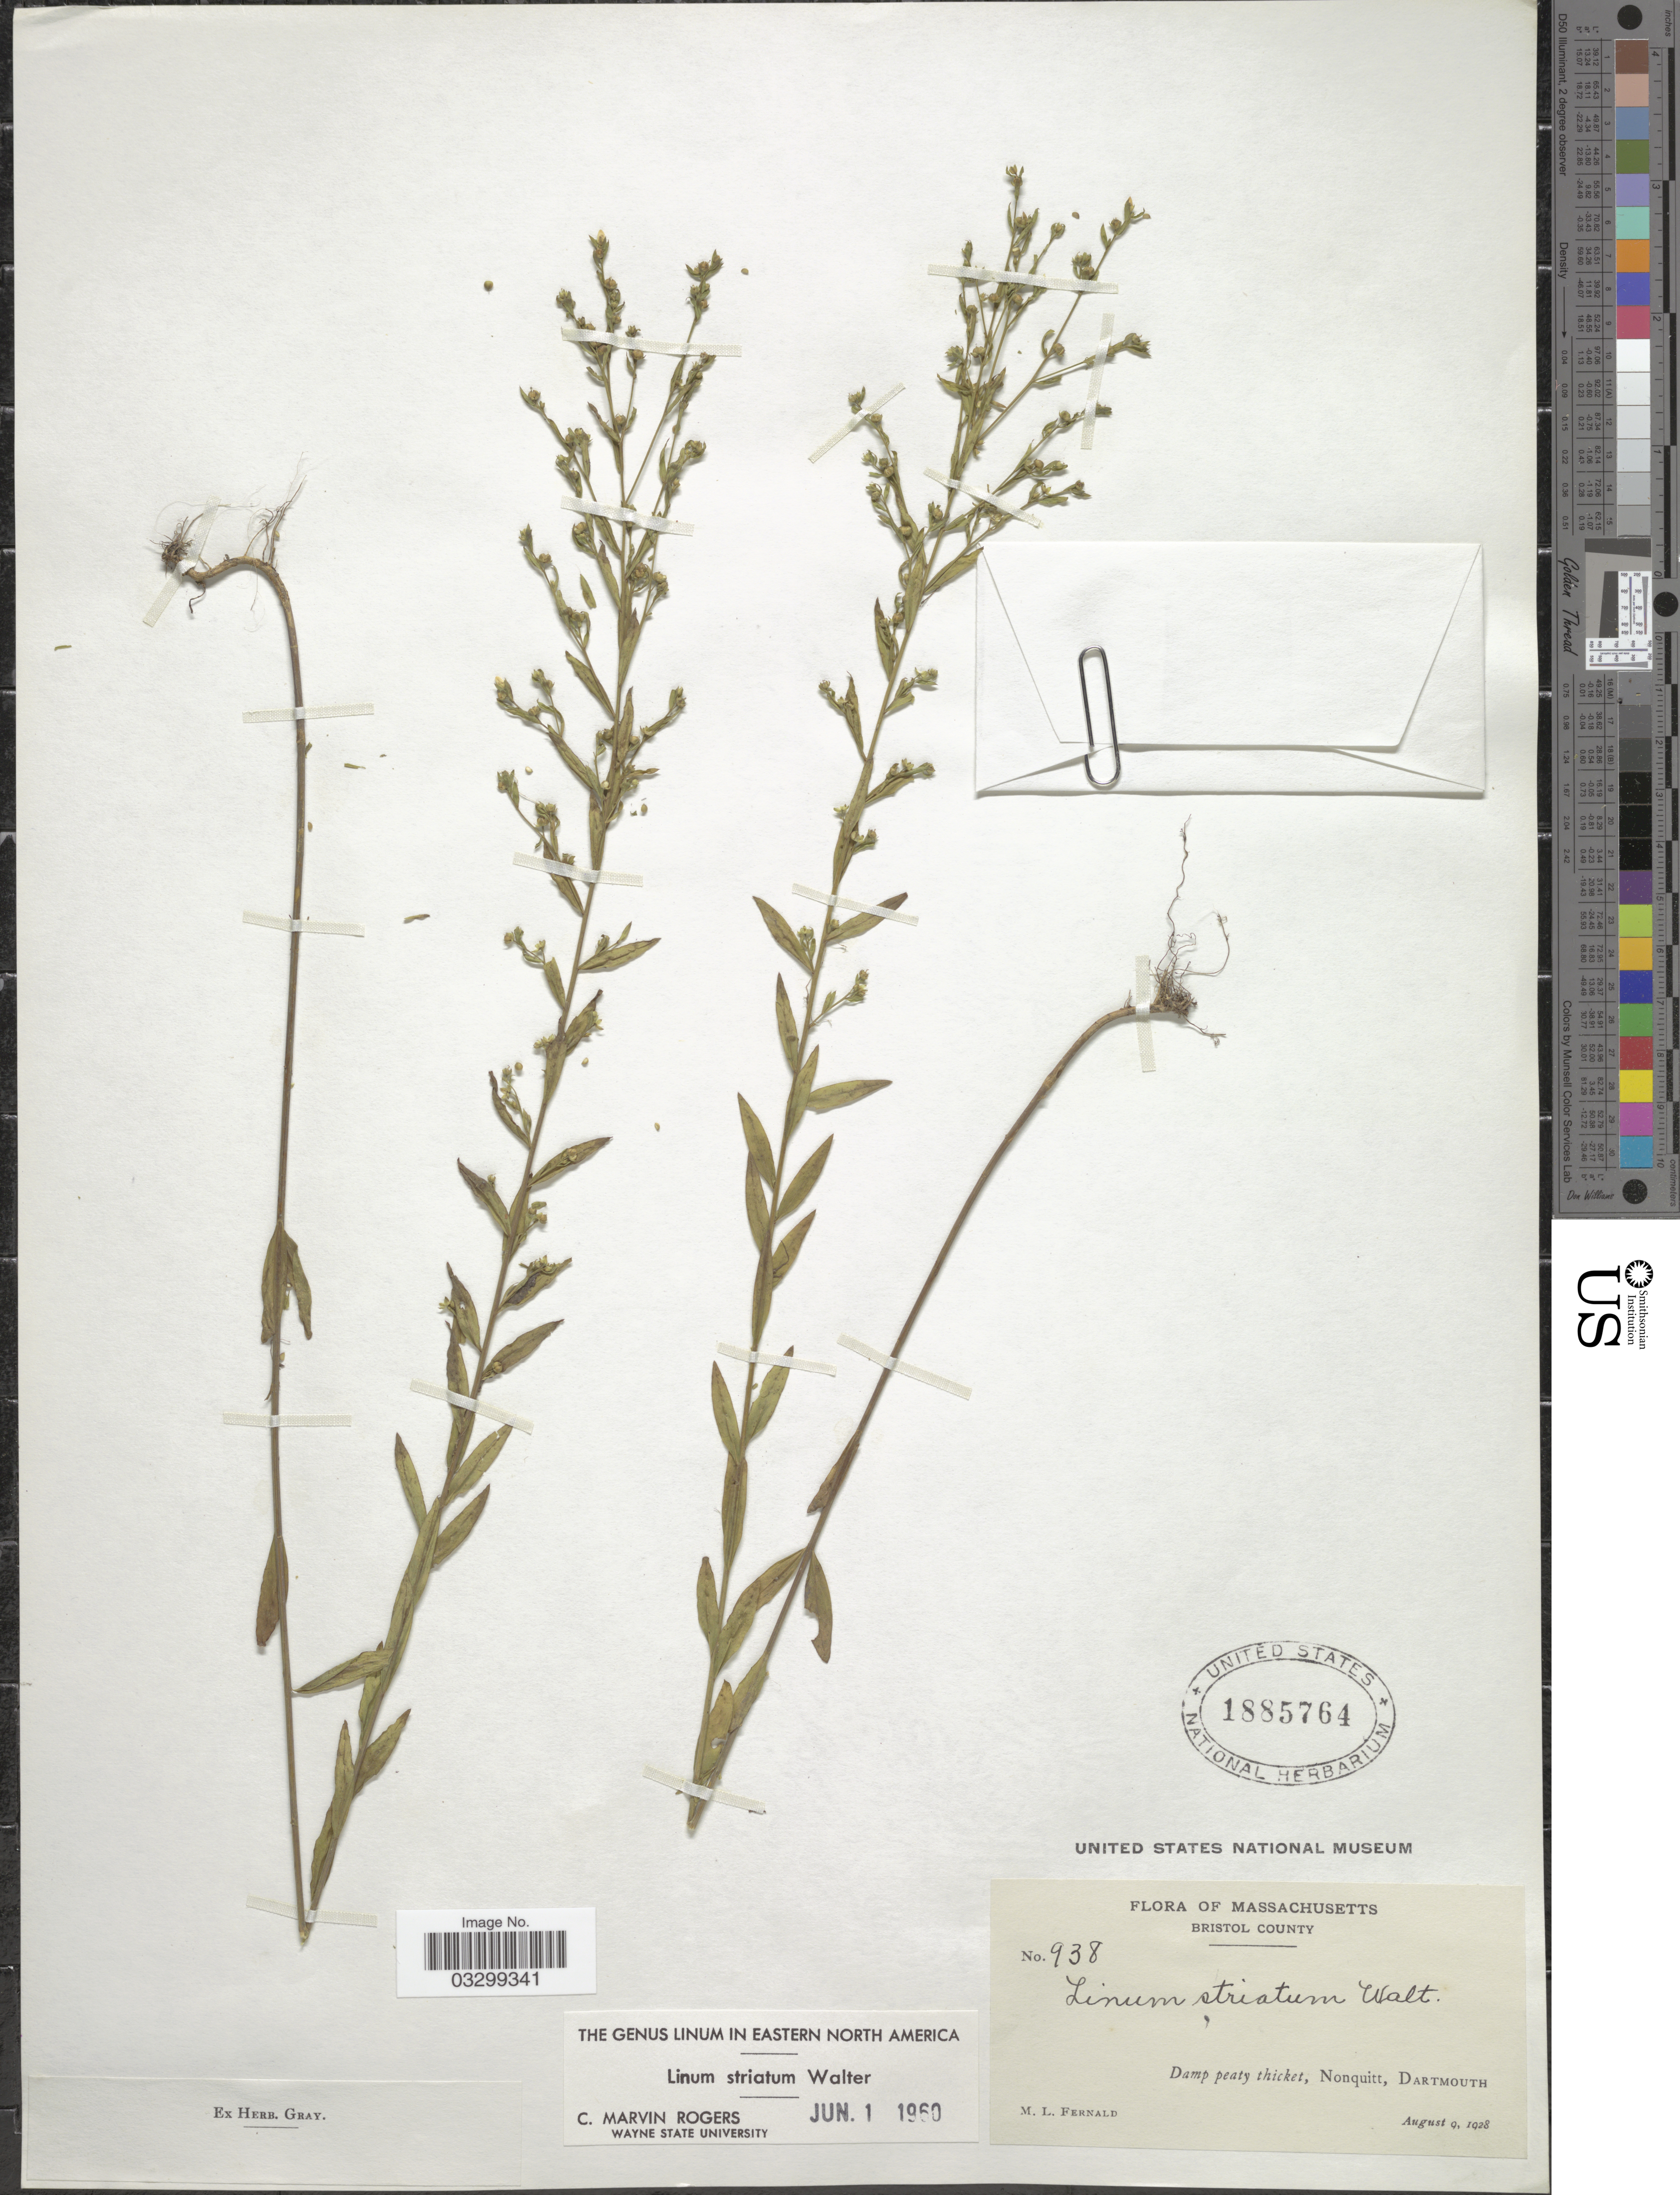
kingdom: Plantae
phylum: Tracheophyta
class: Magnoliopsida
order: Malpighiales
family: Linaceae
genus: Linum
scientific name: Linum striatum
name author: Walter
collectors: M. L. Fernald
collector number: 938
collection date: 1928-08-09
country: United States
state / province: Massachusetts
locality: Bristol County. Nonquitt, Dartmouth.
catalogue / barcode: US 1885764